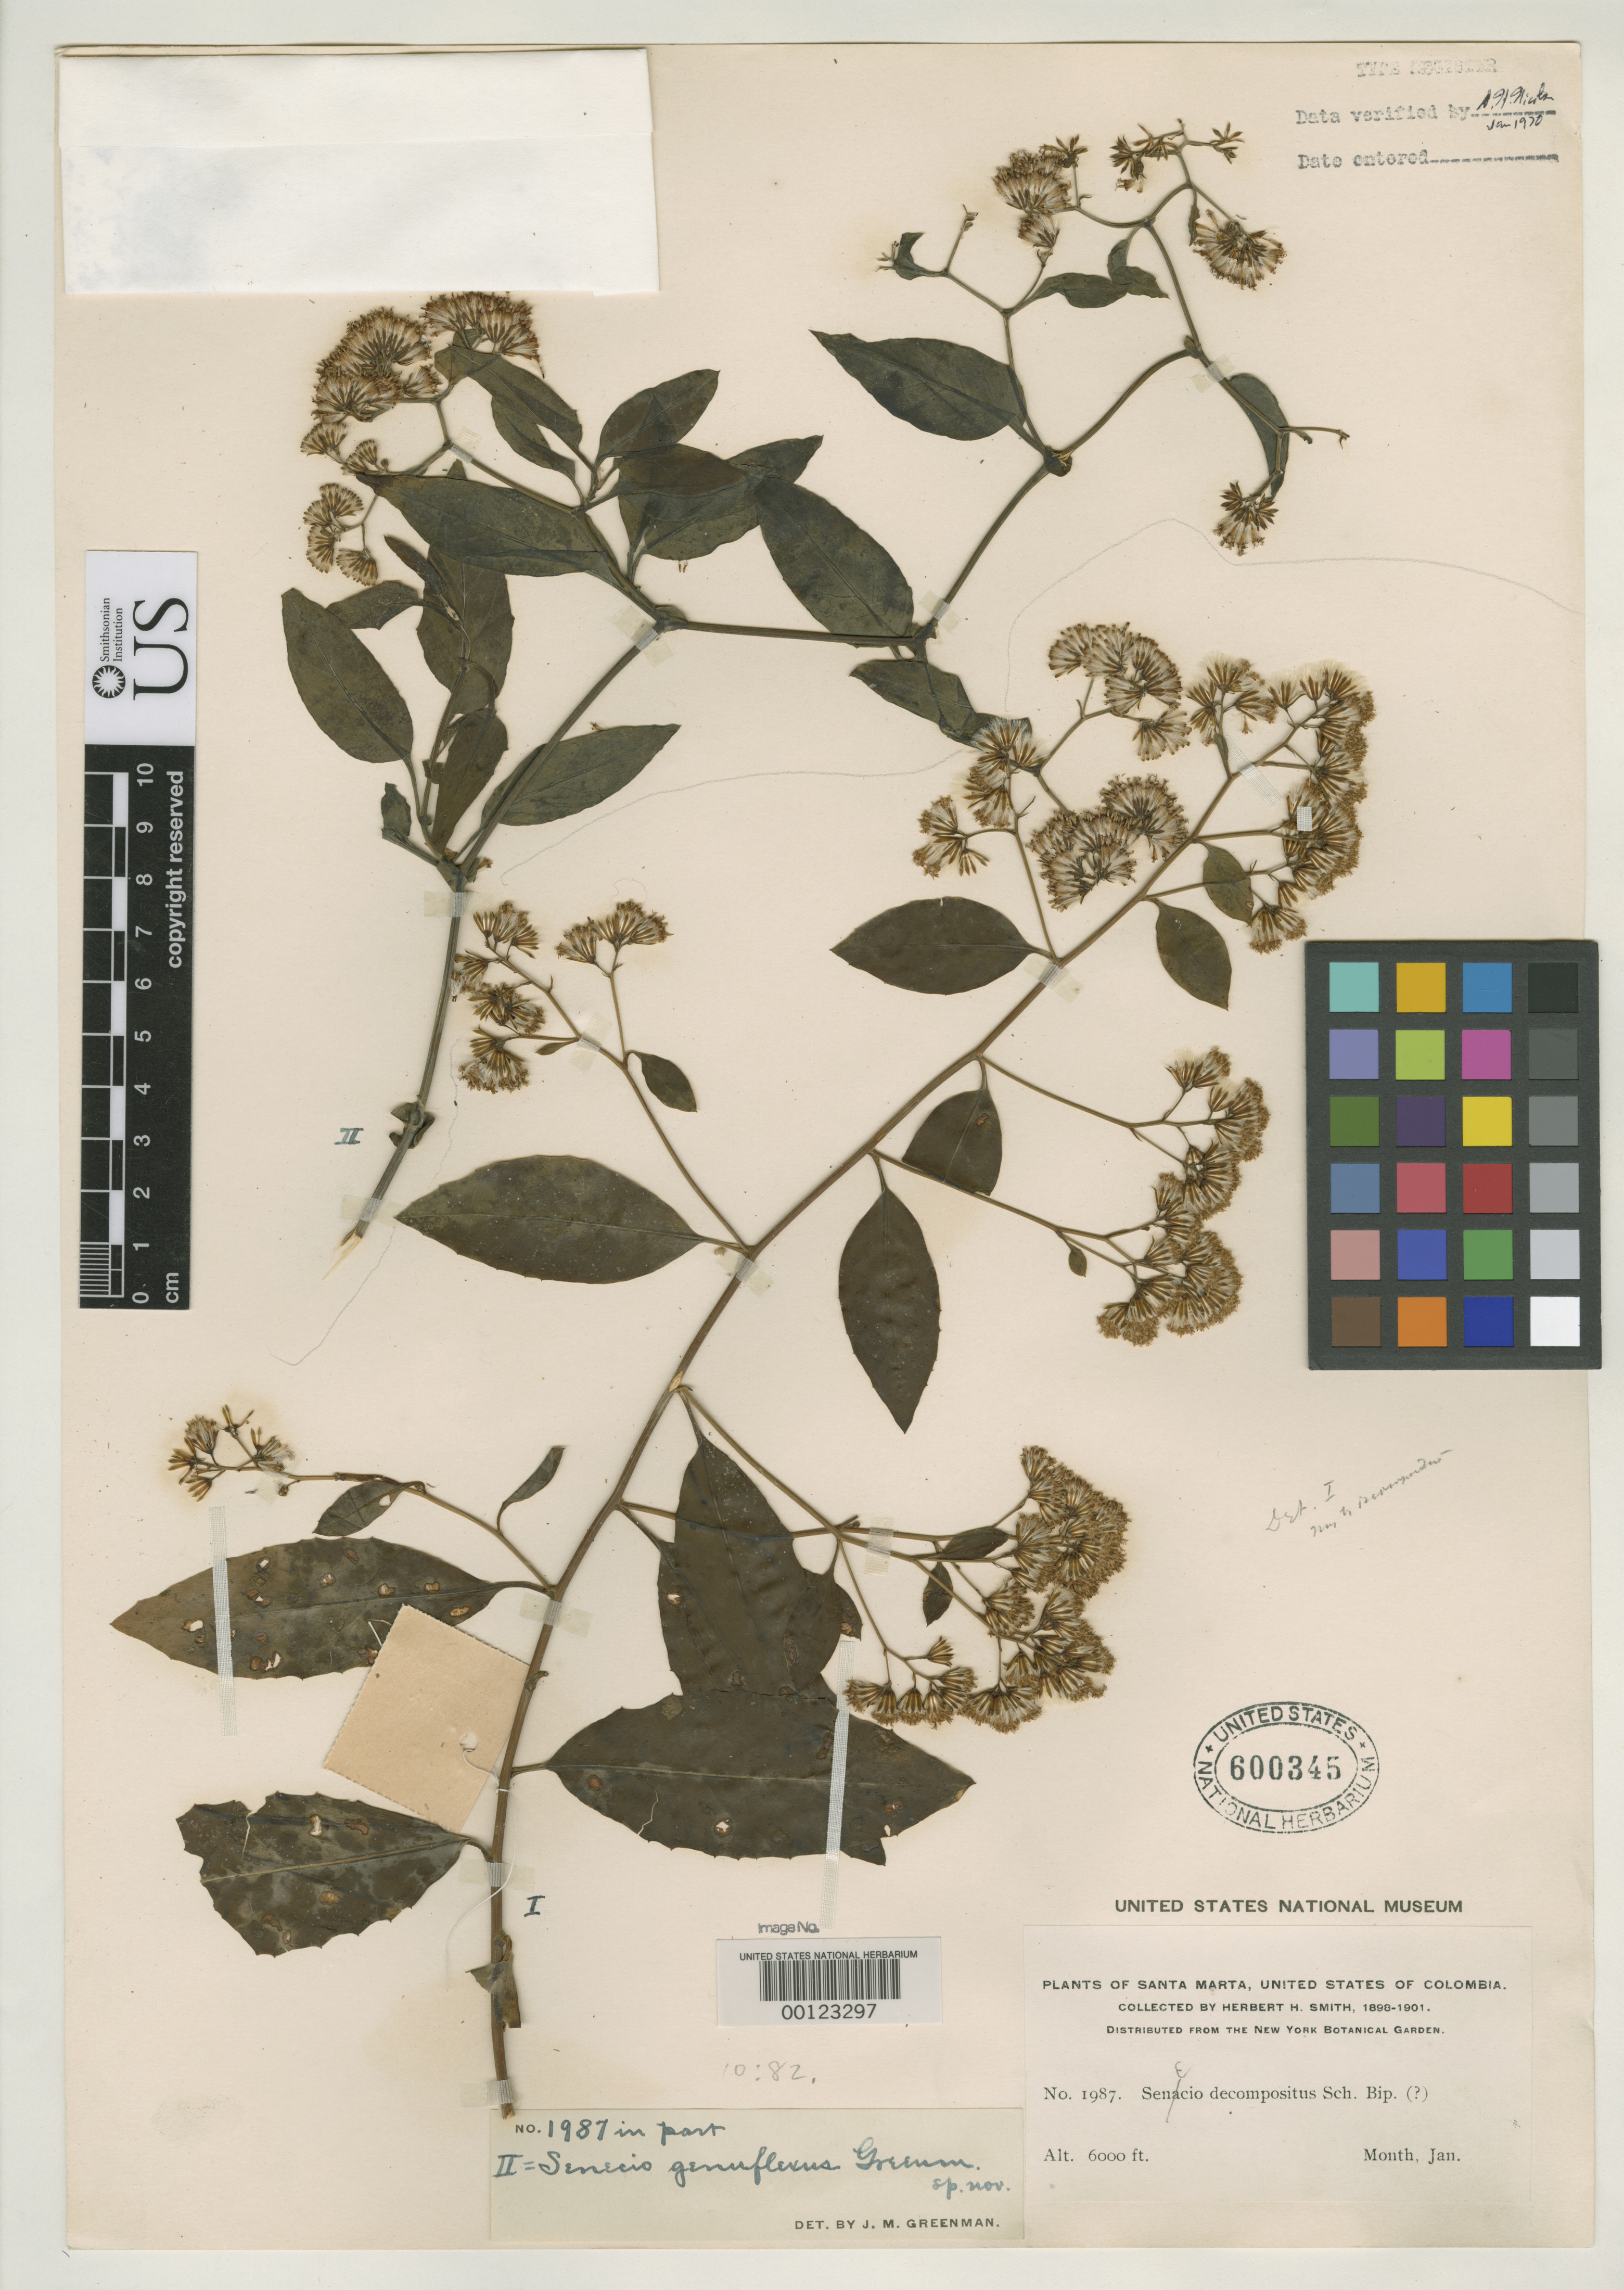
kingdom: Plantae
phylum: Tracheophyta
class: Magnoliopsida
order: Asterales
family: Asteraceae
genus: Senecio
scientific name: Senecio genuflexus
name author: Greenm.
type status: Isotype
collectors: Herbert H. Smith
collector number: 1987 p.p.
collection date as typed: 19 Jan 1899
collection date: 1899-01-19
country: Colombia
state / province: Magdalena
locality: Santa Marta, Sierra del Libano; alt. 6000 ft.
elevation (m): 1829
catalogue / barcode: US 600345